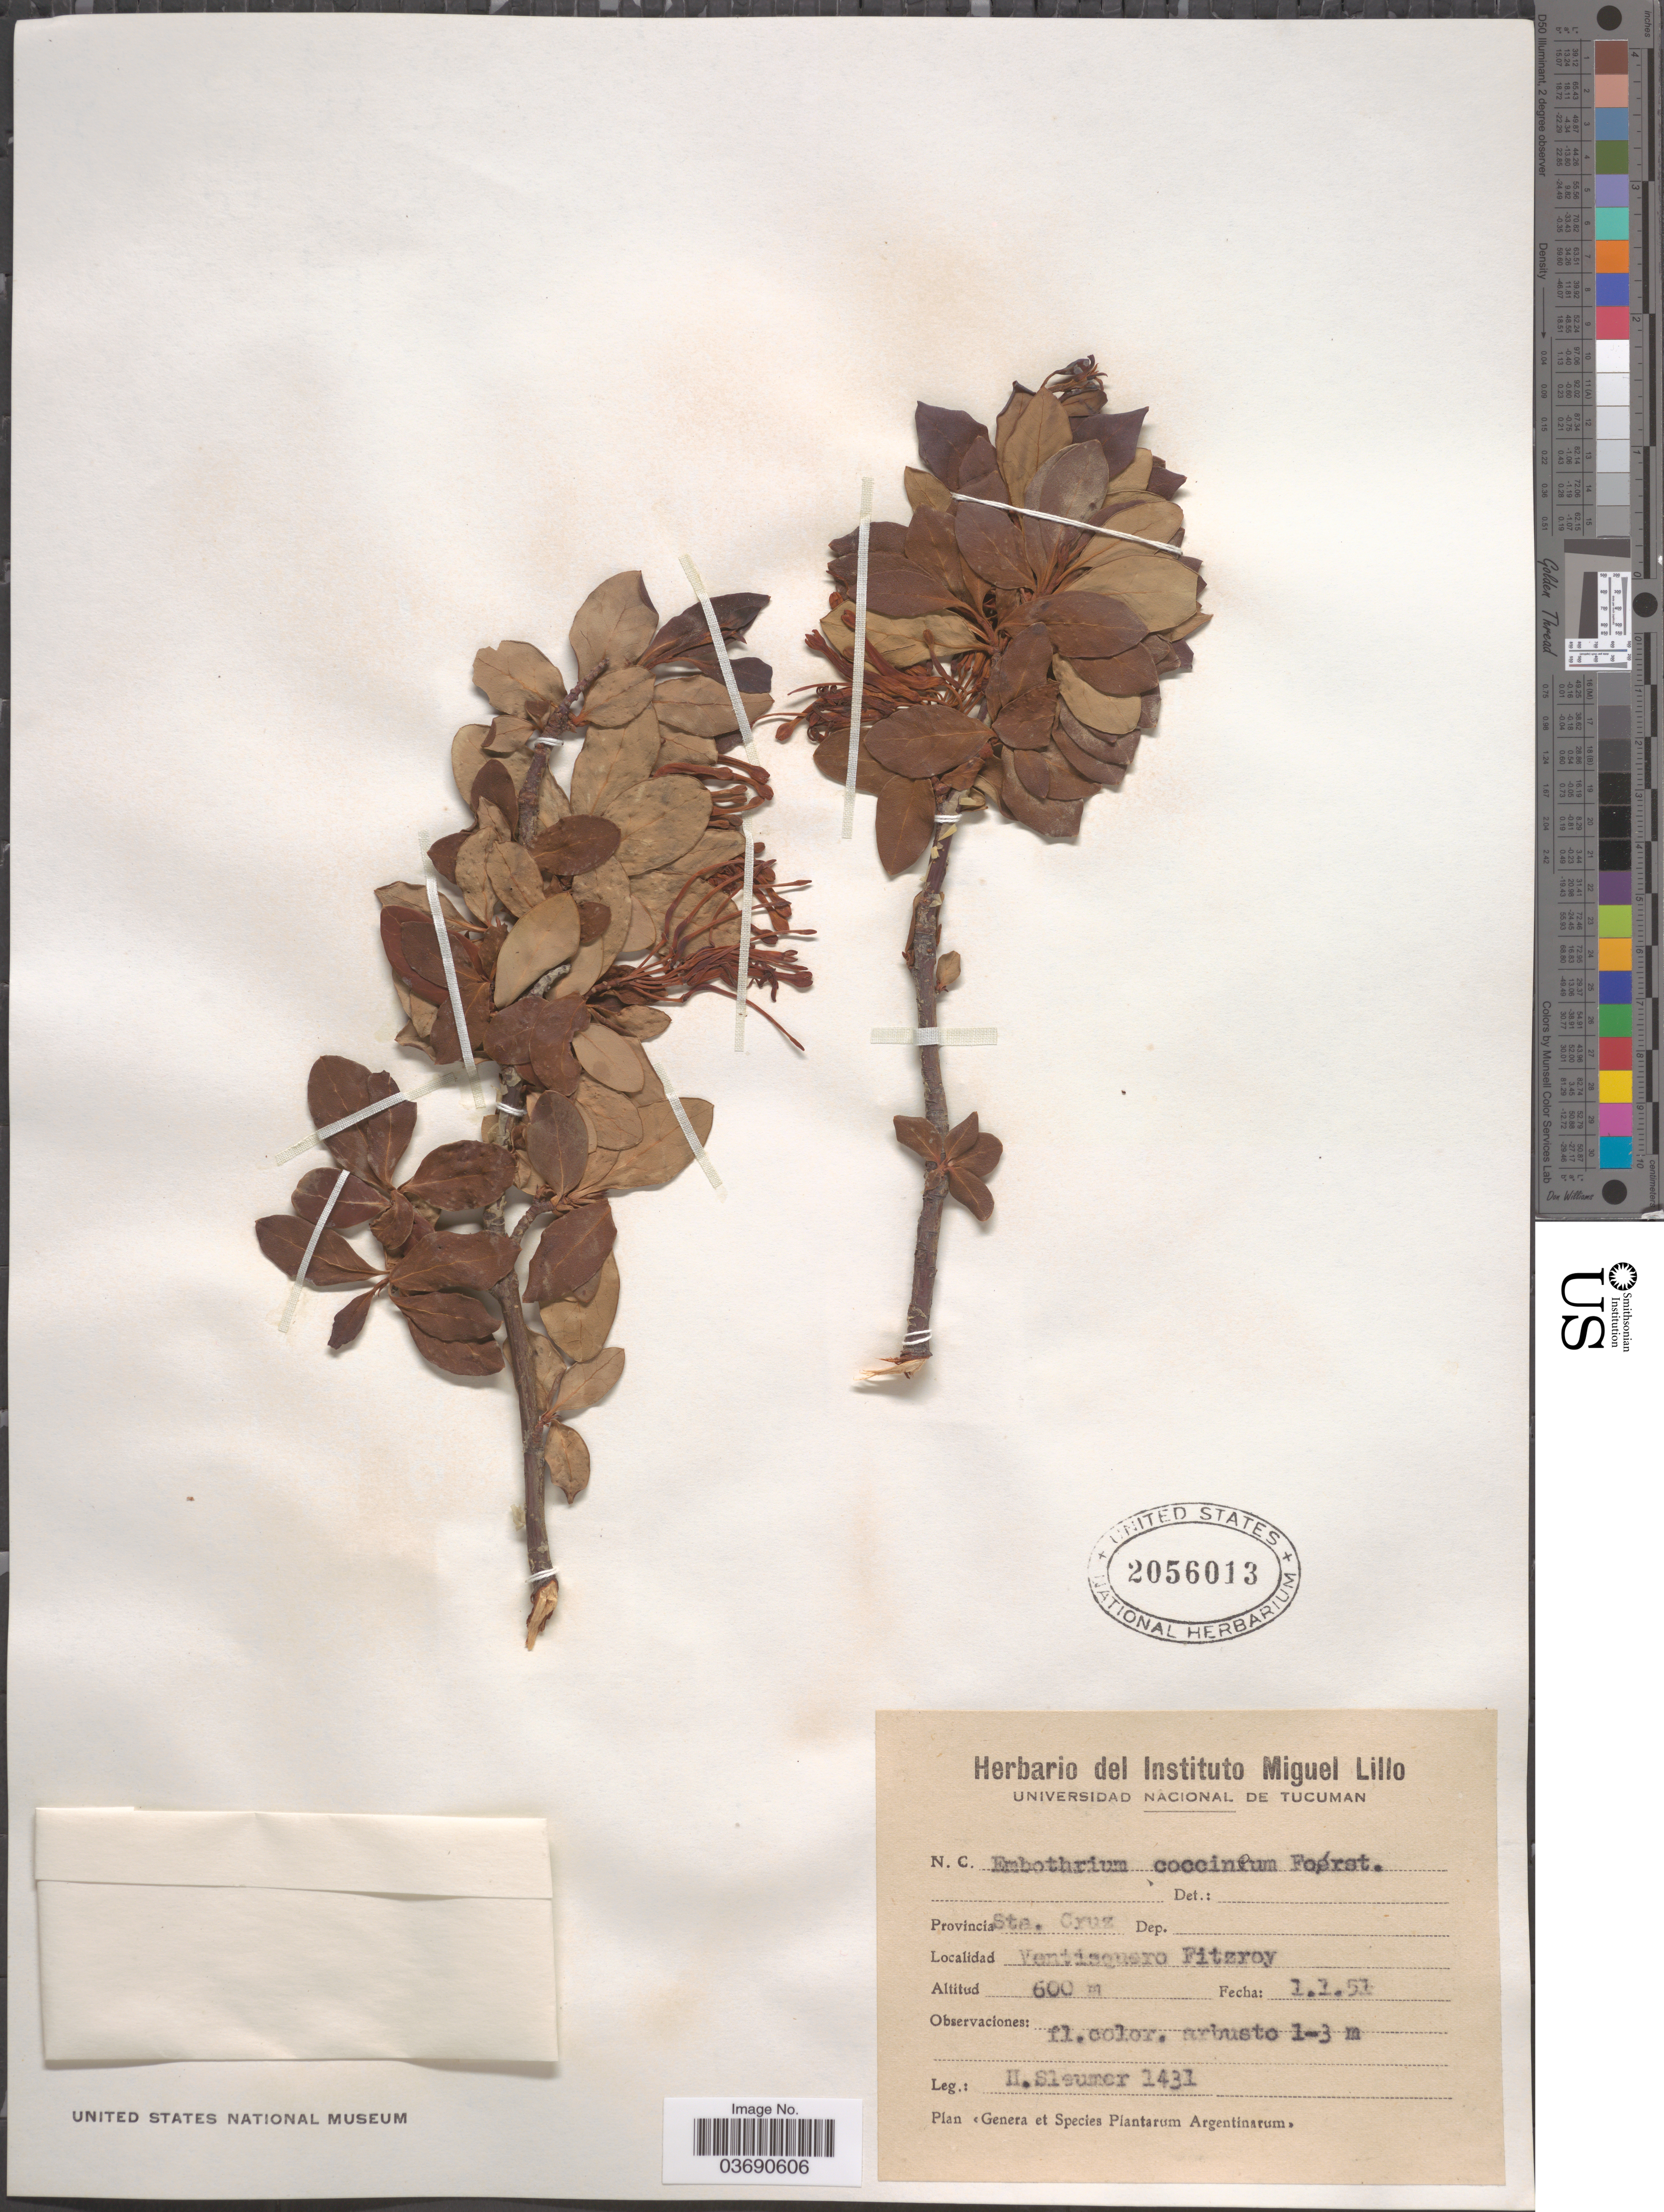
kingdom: Plantae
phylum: Tracheophyta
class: Magnoliopsida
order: Proteales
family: Proteaceae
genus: Embothrium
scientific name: Embothrium coccineum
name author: J.R. Forst. & G. Forst.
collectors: H. O. Sleumer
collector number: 1431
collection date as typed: Transcribed d/m/y: 1/1/51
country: Argentina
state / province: Santa Cruz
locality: Ventisquero Fitzroy.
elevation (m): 600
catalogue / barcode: US 2056013